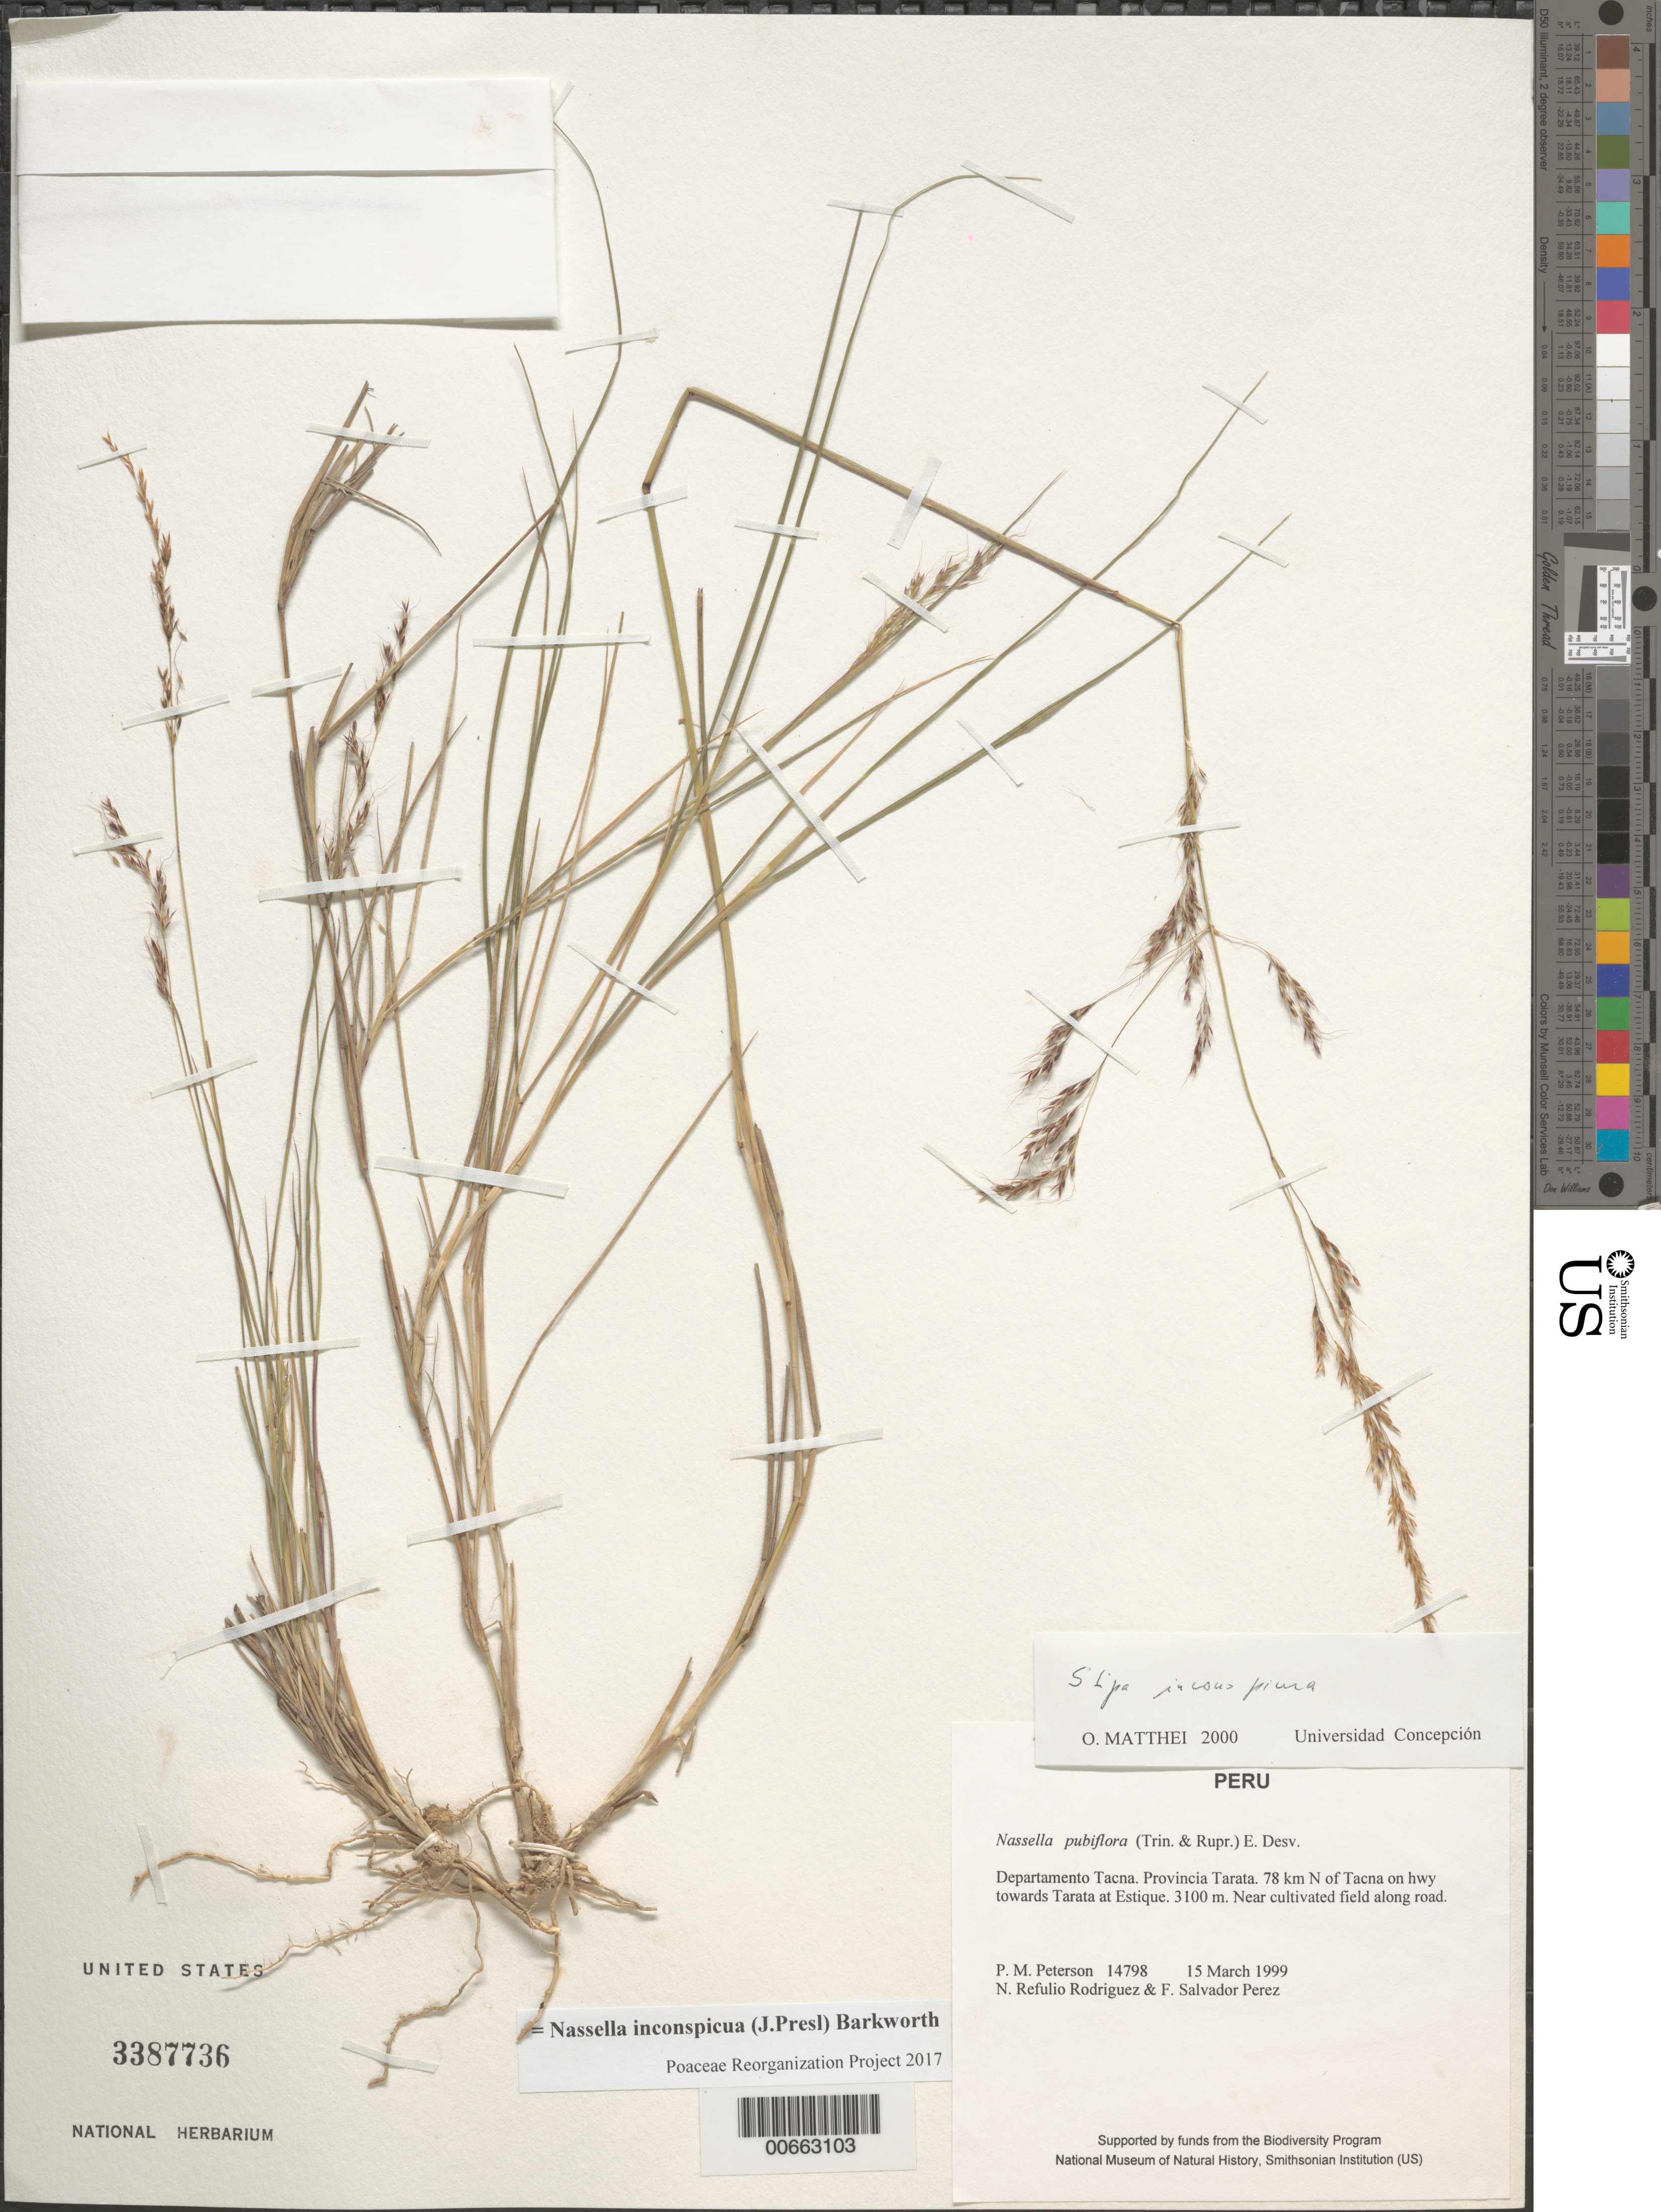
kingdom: Plantae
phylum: Tracheophyta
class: Liliopsida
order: Poales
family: Poaceae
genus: Nassella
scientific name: Nassella inconspicua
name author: (J. Presl) Barkworth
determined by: Poaceae Reorganization Project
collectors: P. M. Peterson, N. Refulio-Rodríguez & F. Salvador Perez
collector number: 14798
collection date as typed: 15 Mar 1999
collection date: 1999-03-15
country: Peru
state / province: Tacna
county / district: Tarata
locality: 78 km N of Tacna on hwy towards Tarata at Estique.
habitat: Near cultivated field along road.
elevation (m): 3100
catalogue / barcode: US 3387736